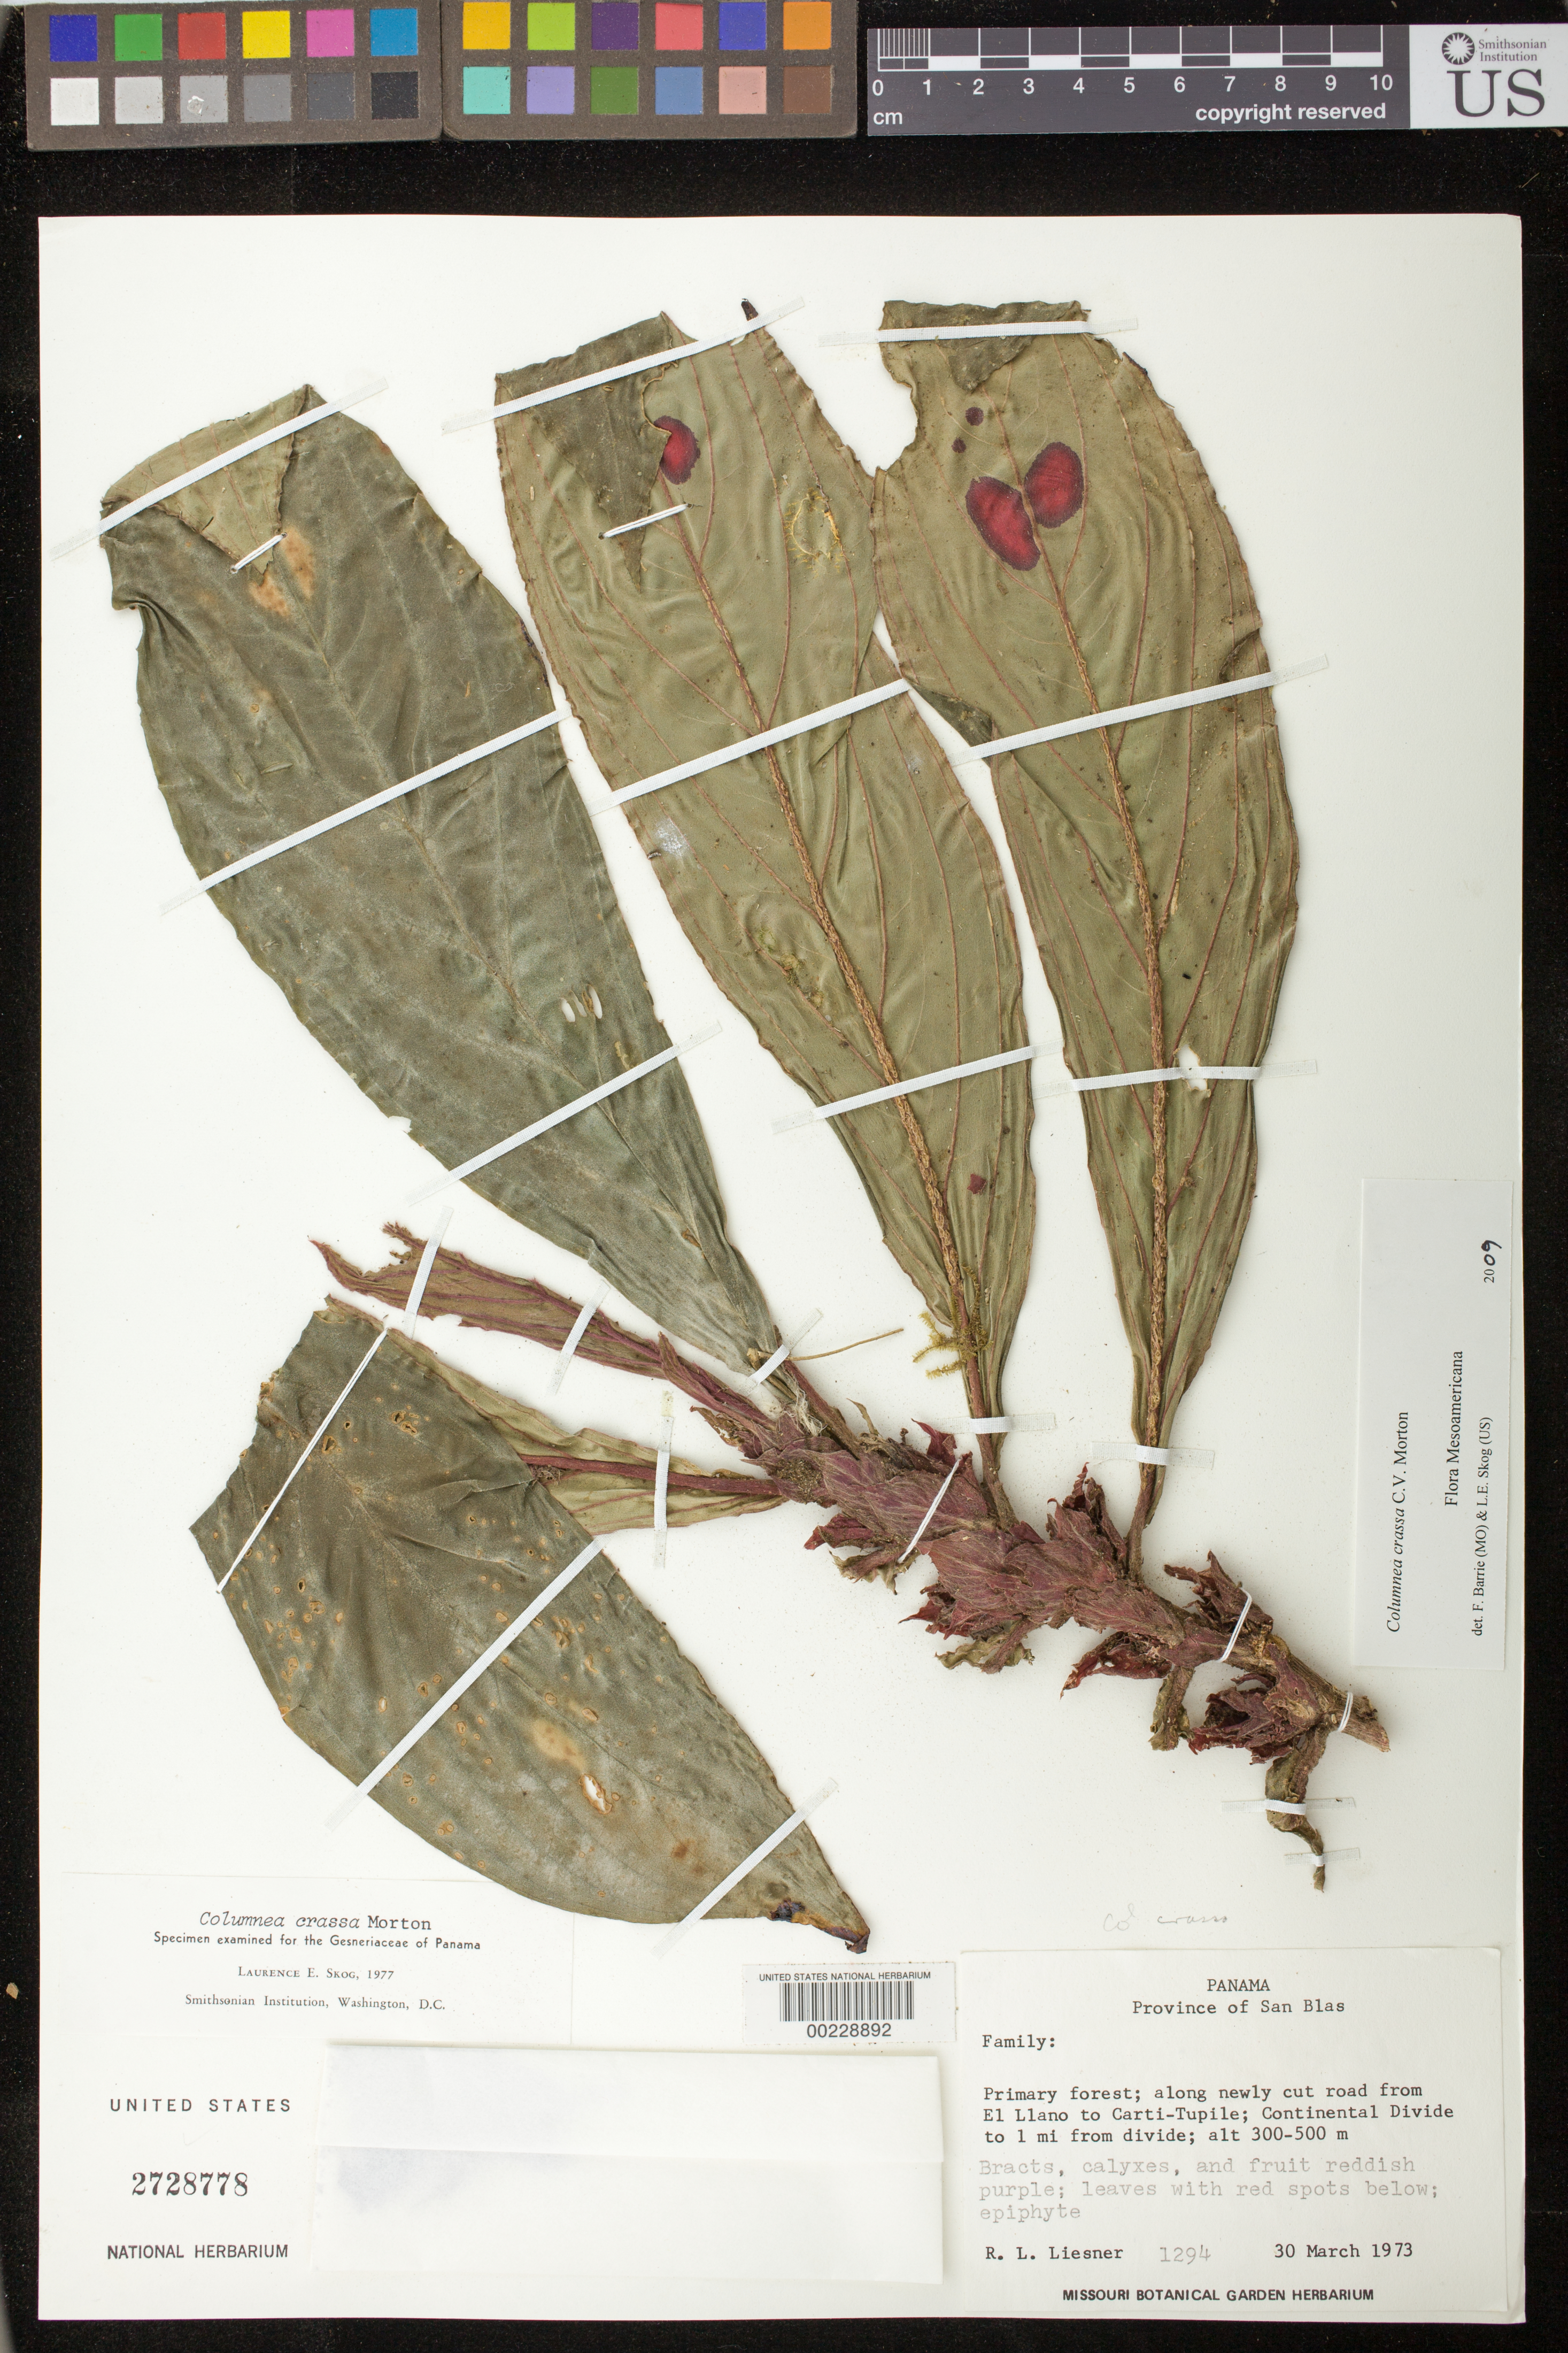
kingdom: Plantae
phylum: Tracheophyta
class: Magnoliopsida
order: Lamiales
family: Gesneriaceae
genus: Columnea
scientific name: Columnea crassa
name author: C.V. Morton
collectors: R. L. Liesner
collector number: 1294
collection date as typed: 30 Mar 1973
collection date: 1973-03-30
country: Panama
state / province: Kuna Yala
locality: Along newly cut road from El Llano to Carti- Tupile, continental divide to 1 mi from divide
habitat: Primary forest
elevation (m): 300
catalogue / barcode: US 2728778